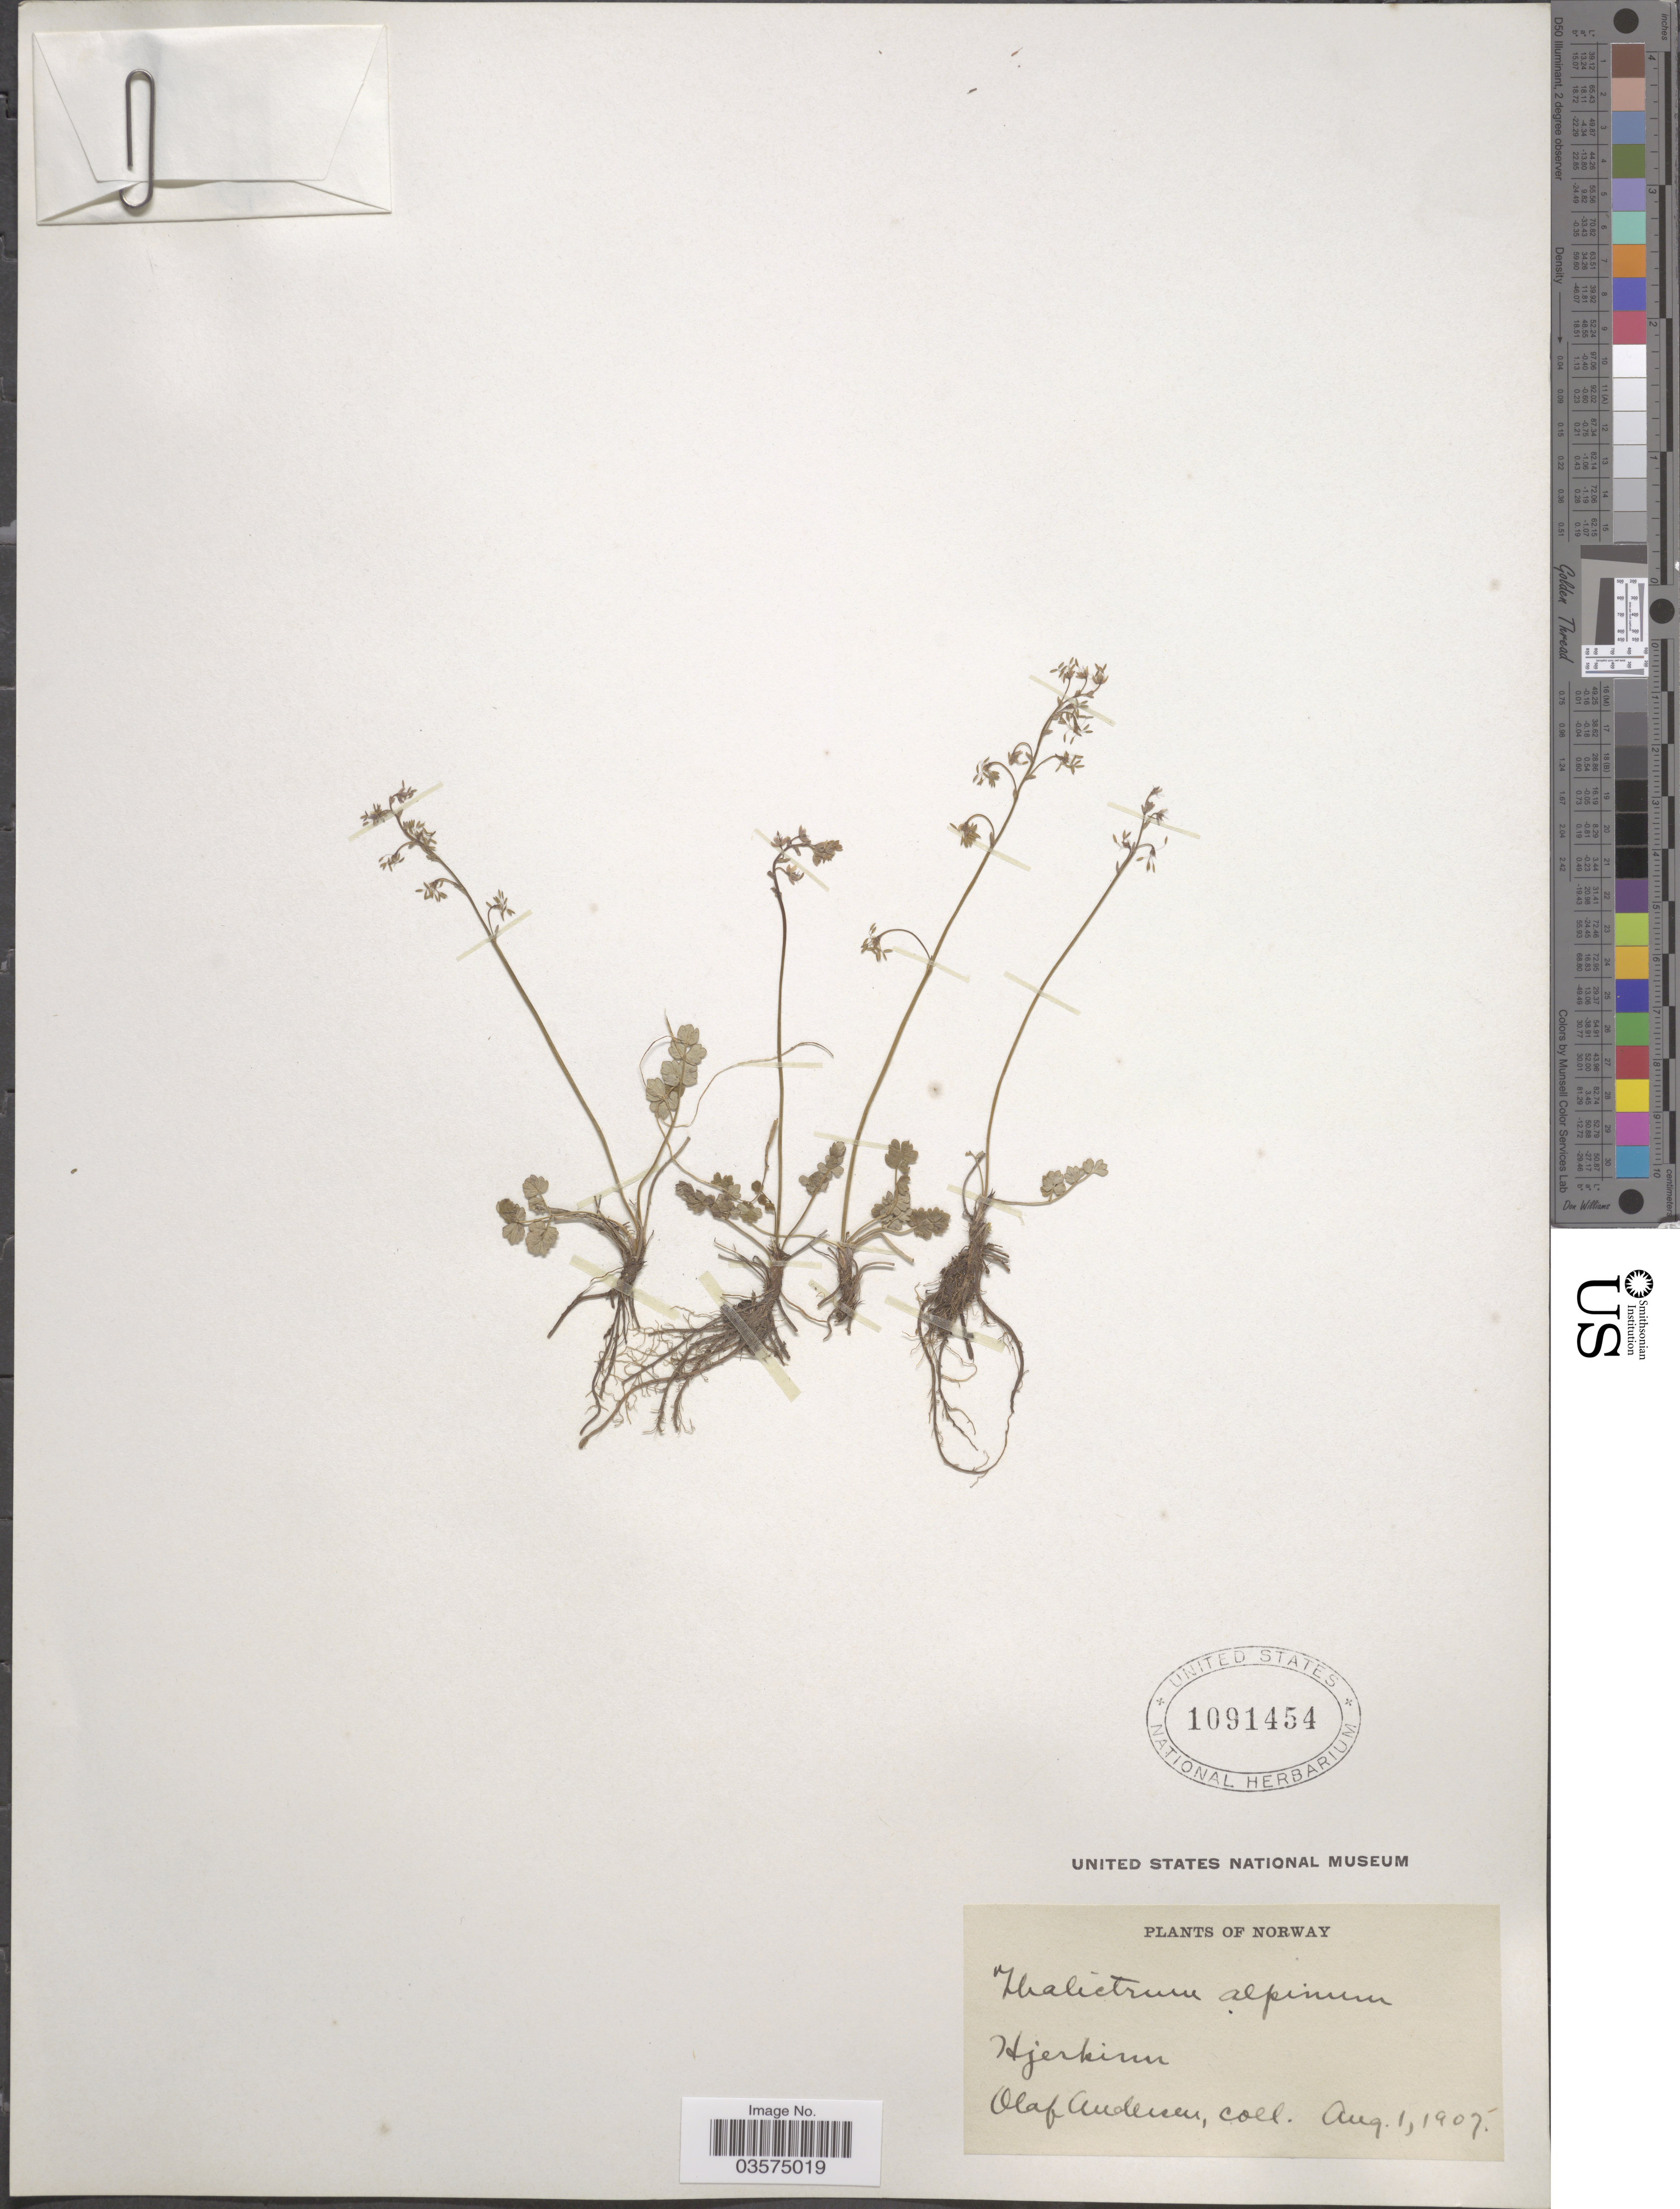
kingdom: Plantae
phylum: Tracheophyta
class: Magnoliopsida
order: Ranunculales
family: Ranunculaceae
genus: Thalictrum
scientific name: Thalictrum alpinum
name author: L.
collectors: O. Andersen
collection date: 1907-08-01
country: Norway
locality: Hjerkinn.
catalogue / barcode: US 1091454